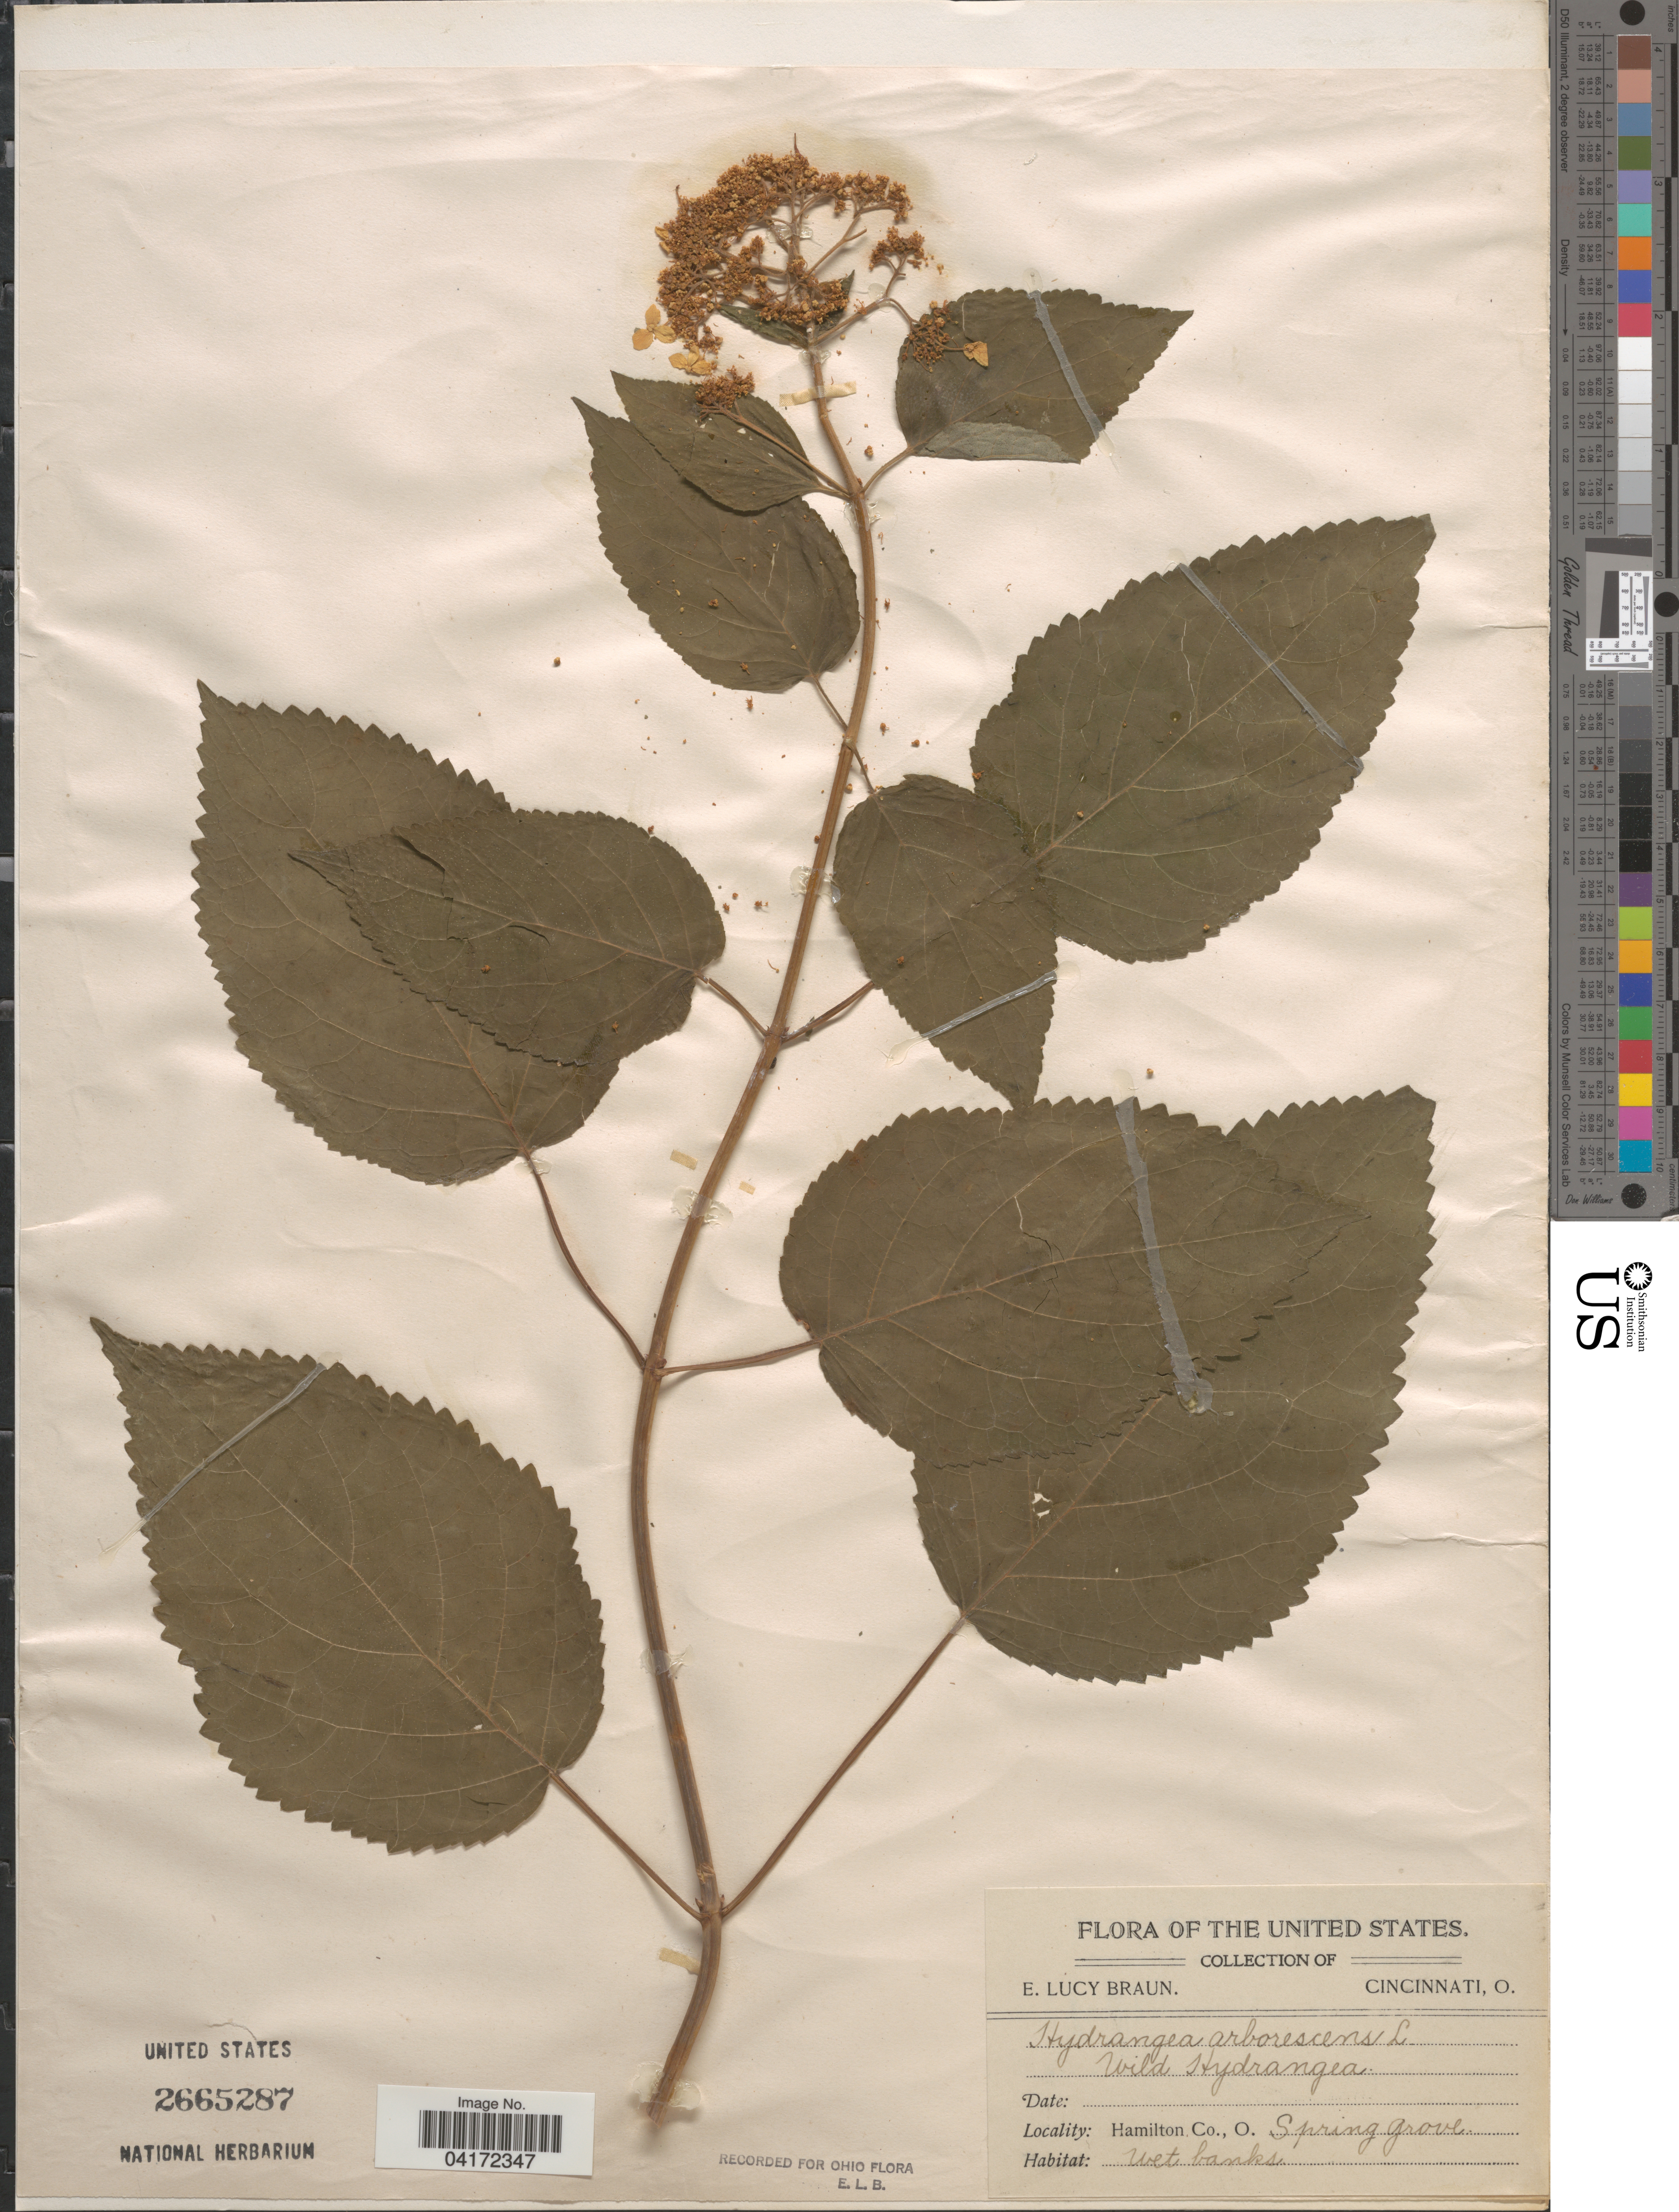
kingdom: Plantae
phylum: Tracheophyta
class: Magnoliopsida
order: Cornales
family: Hydrangeaceae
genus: Hydrangea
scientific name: Hydrangea arborescens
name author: L.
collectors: E. L. Braun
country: United States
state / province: Ohio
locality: Hamilton Co., Spring Grove.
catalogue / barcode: US 2665287